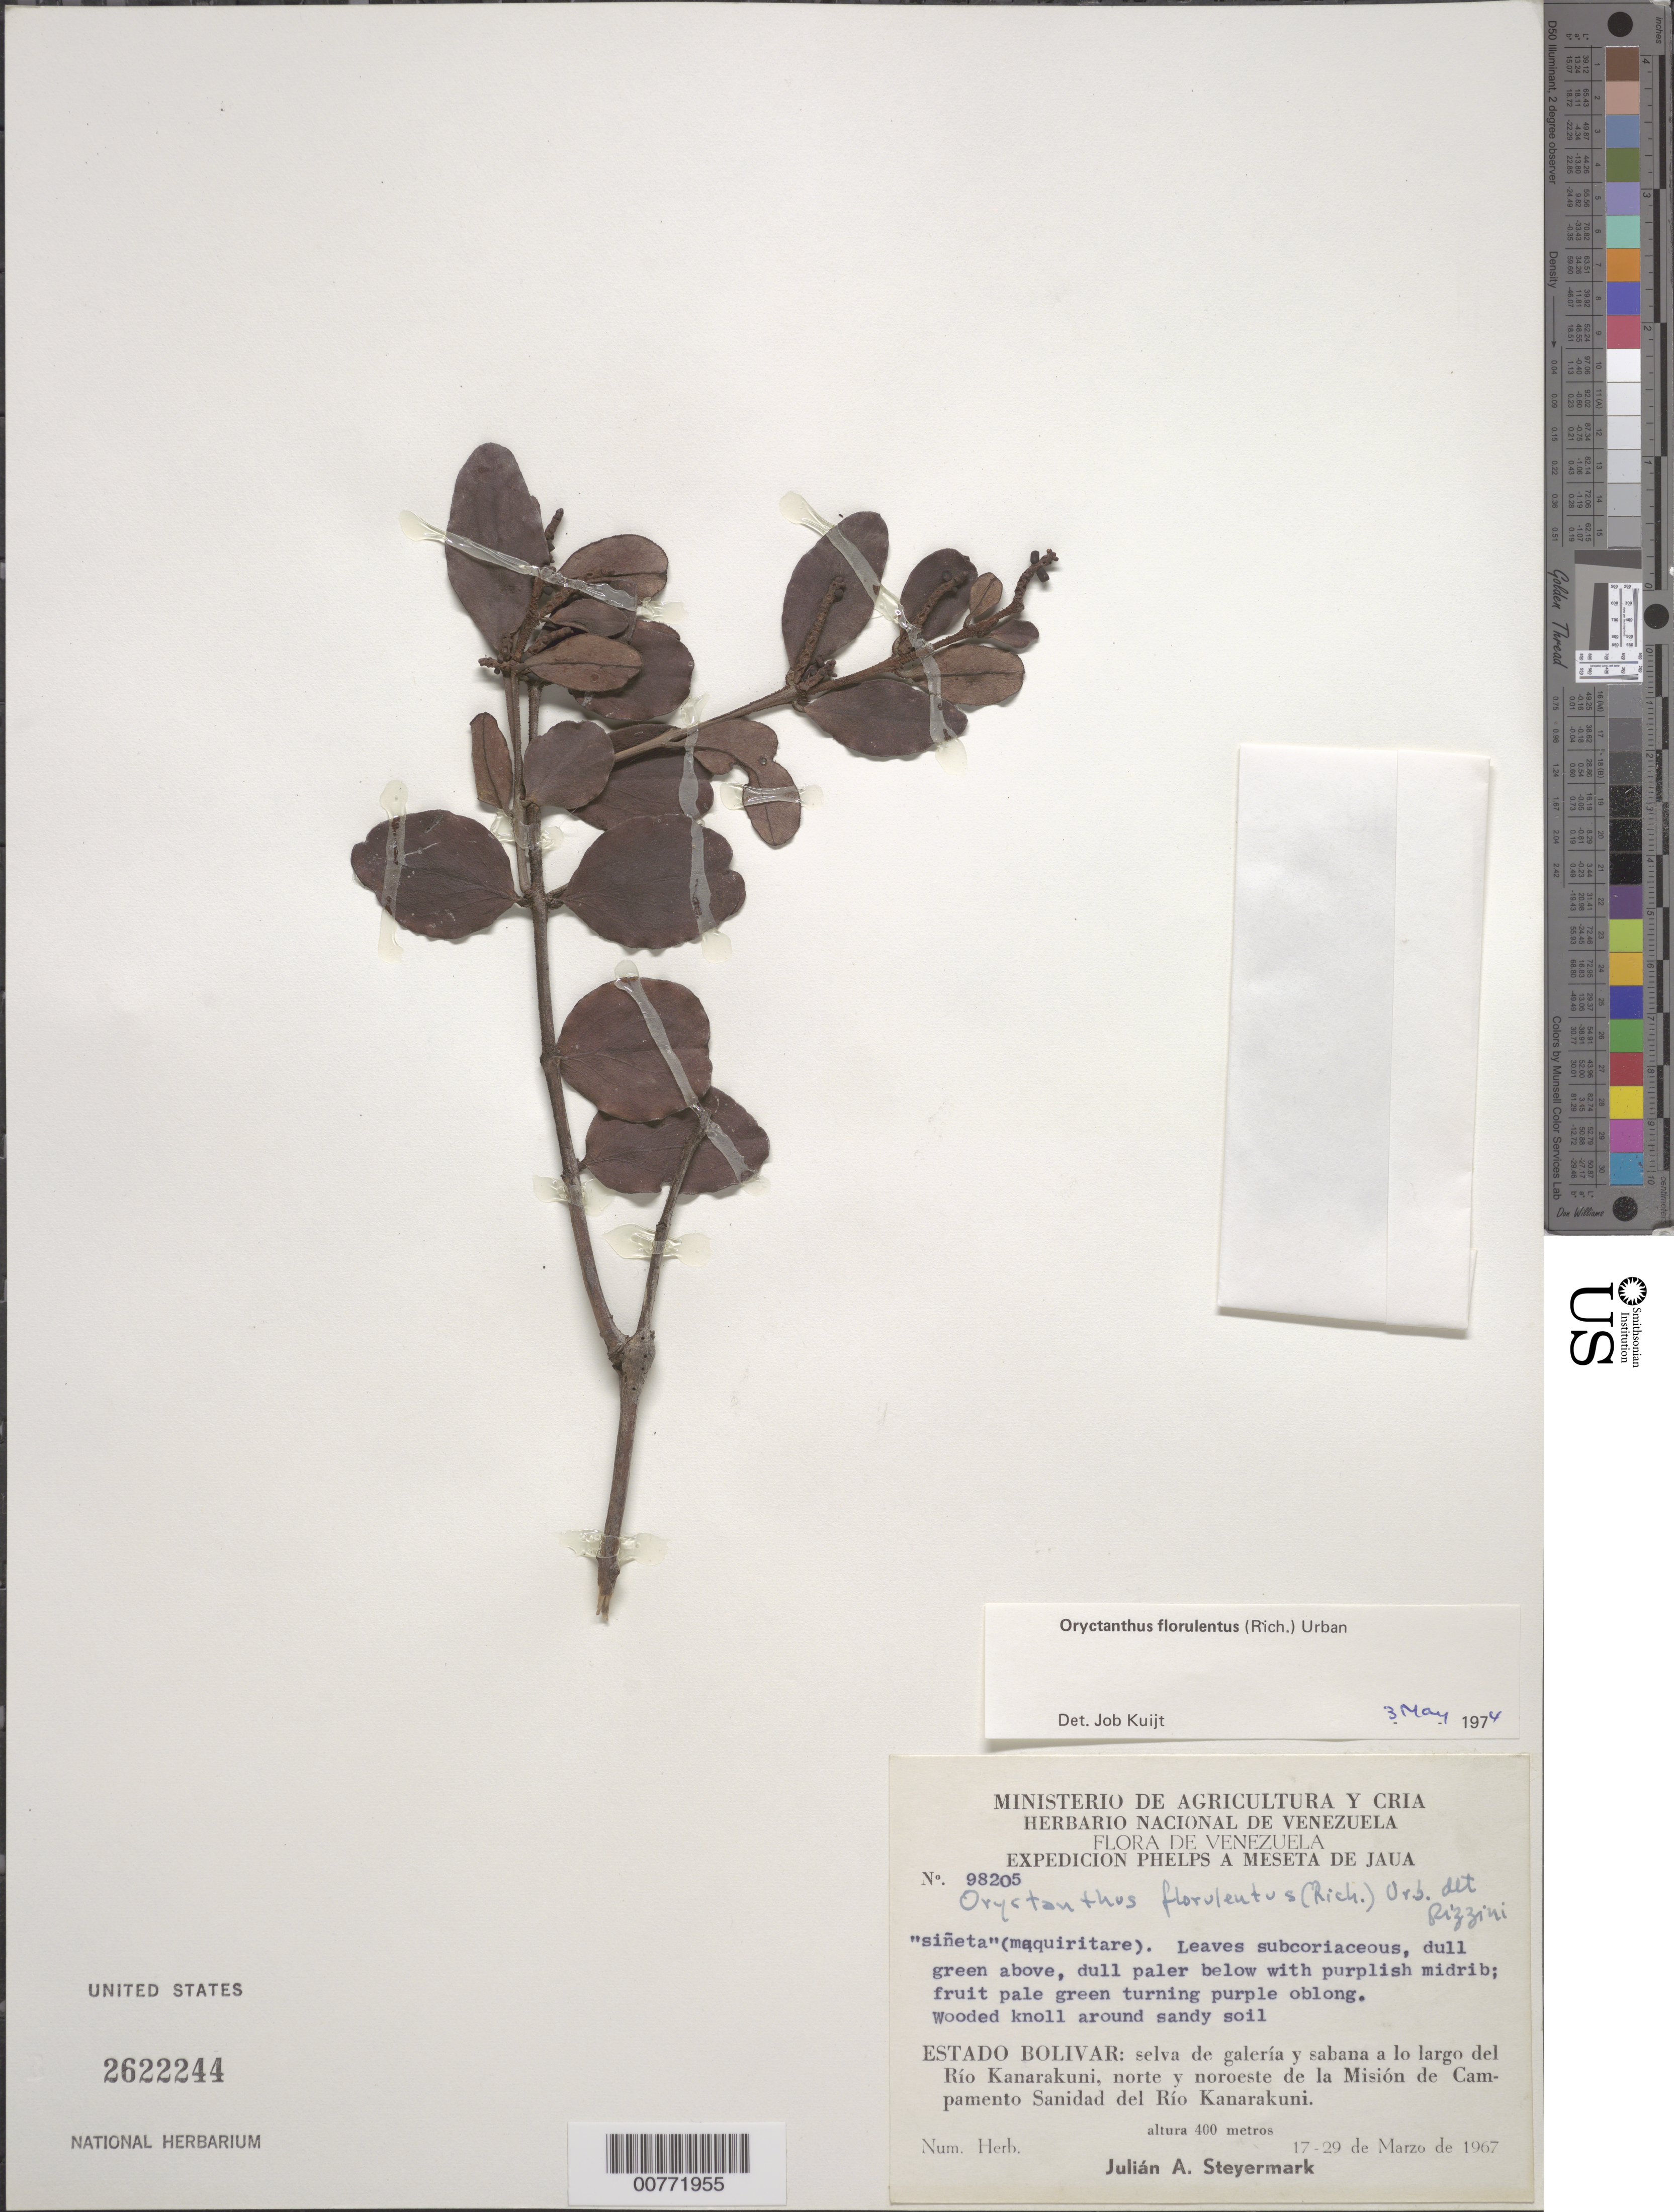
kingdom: Plantae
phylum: Tracheophyta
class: Magnoliopsida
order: Santalales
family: Loranthaceae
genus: Oryctanthus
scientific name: Oryctanthus florulentus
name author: (Rich.) Tiegh.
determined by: Kuijt, Job, (CANADA)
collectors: J. Steyermark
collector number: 98205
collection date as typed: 17-Mar-67 to 29-Mar-67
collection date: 1967-03-17/1967-03-29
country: Venezuela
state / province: Bolívar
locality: Río Kanarakuni, N and NW of Mision de Campamento Sanidad del Río Kanarakuni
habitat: Wooded knoll around sandy soil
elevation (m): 400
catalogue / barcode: US 2622244